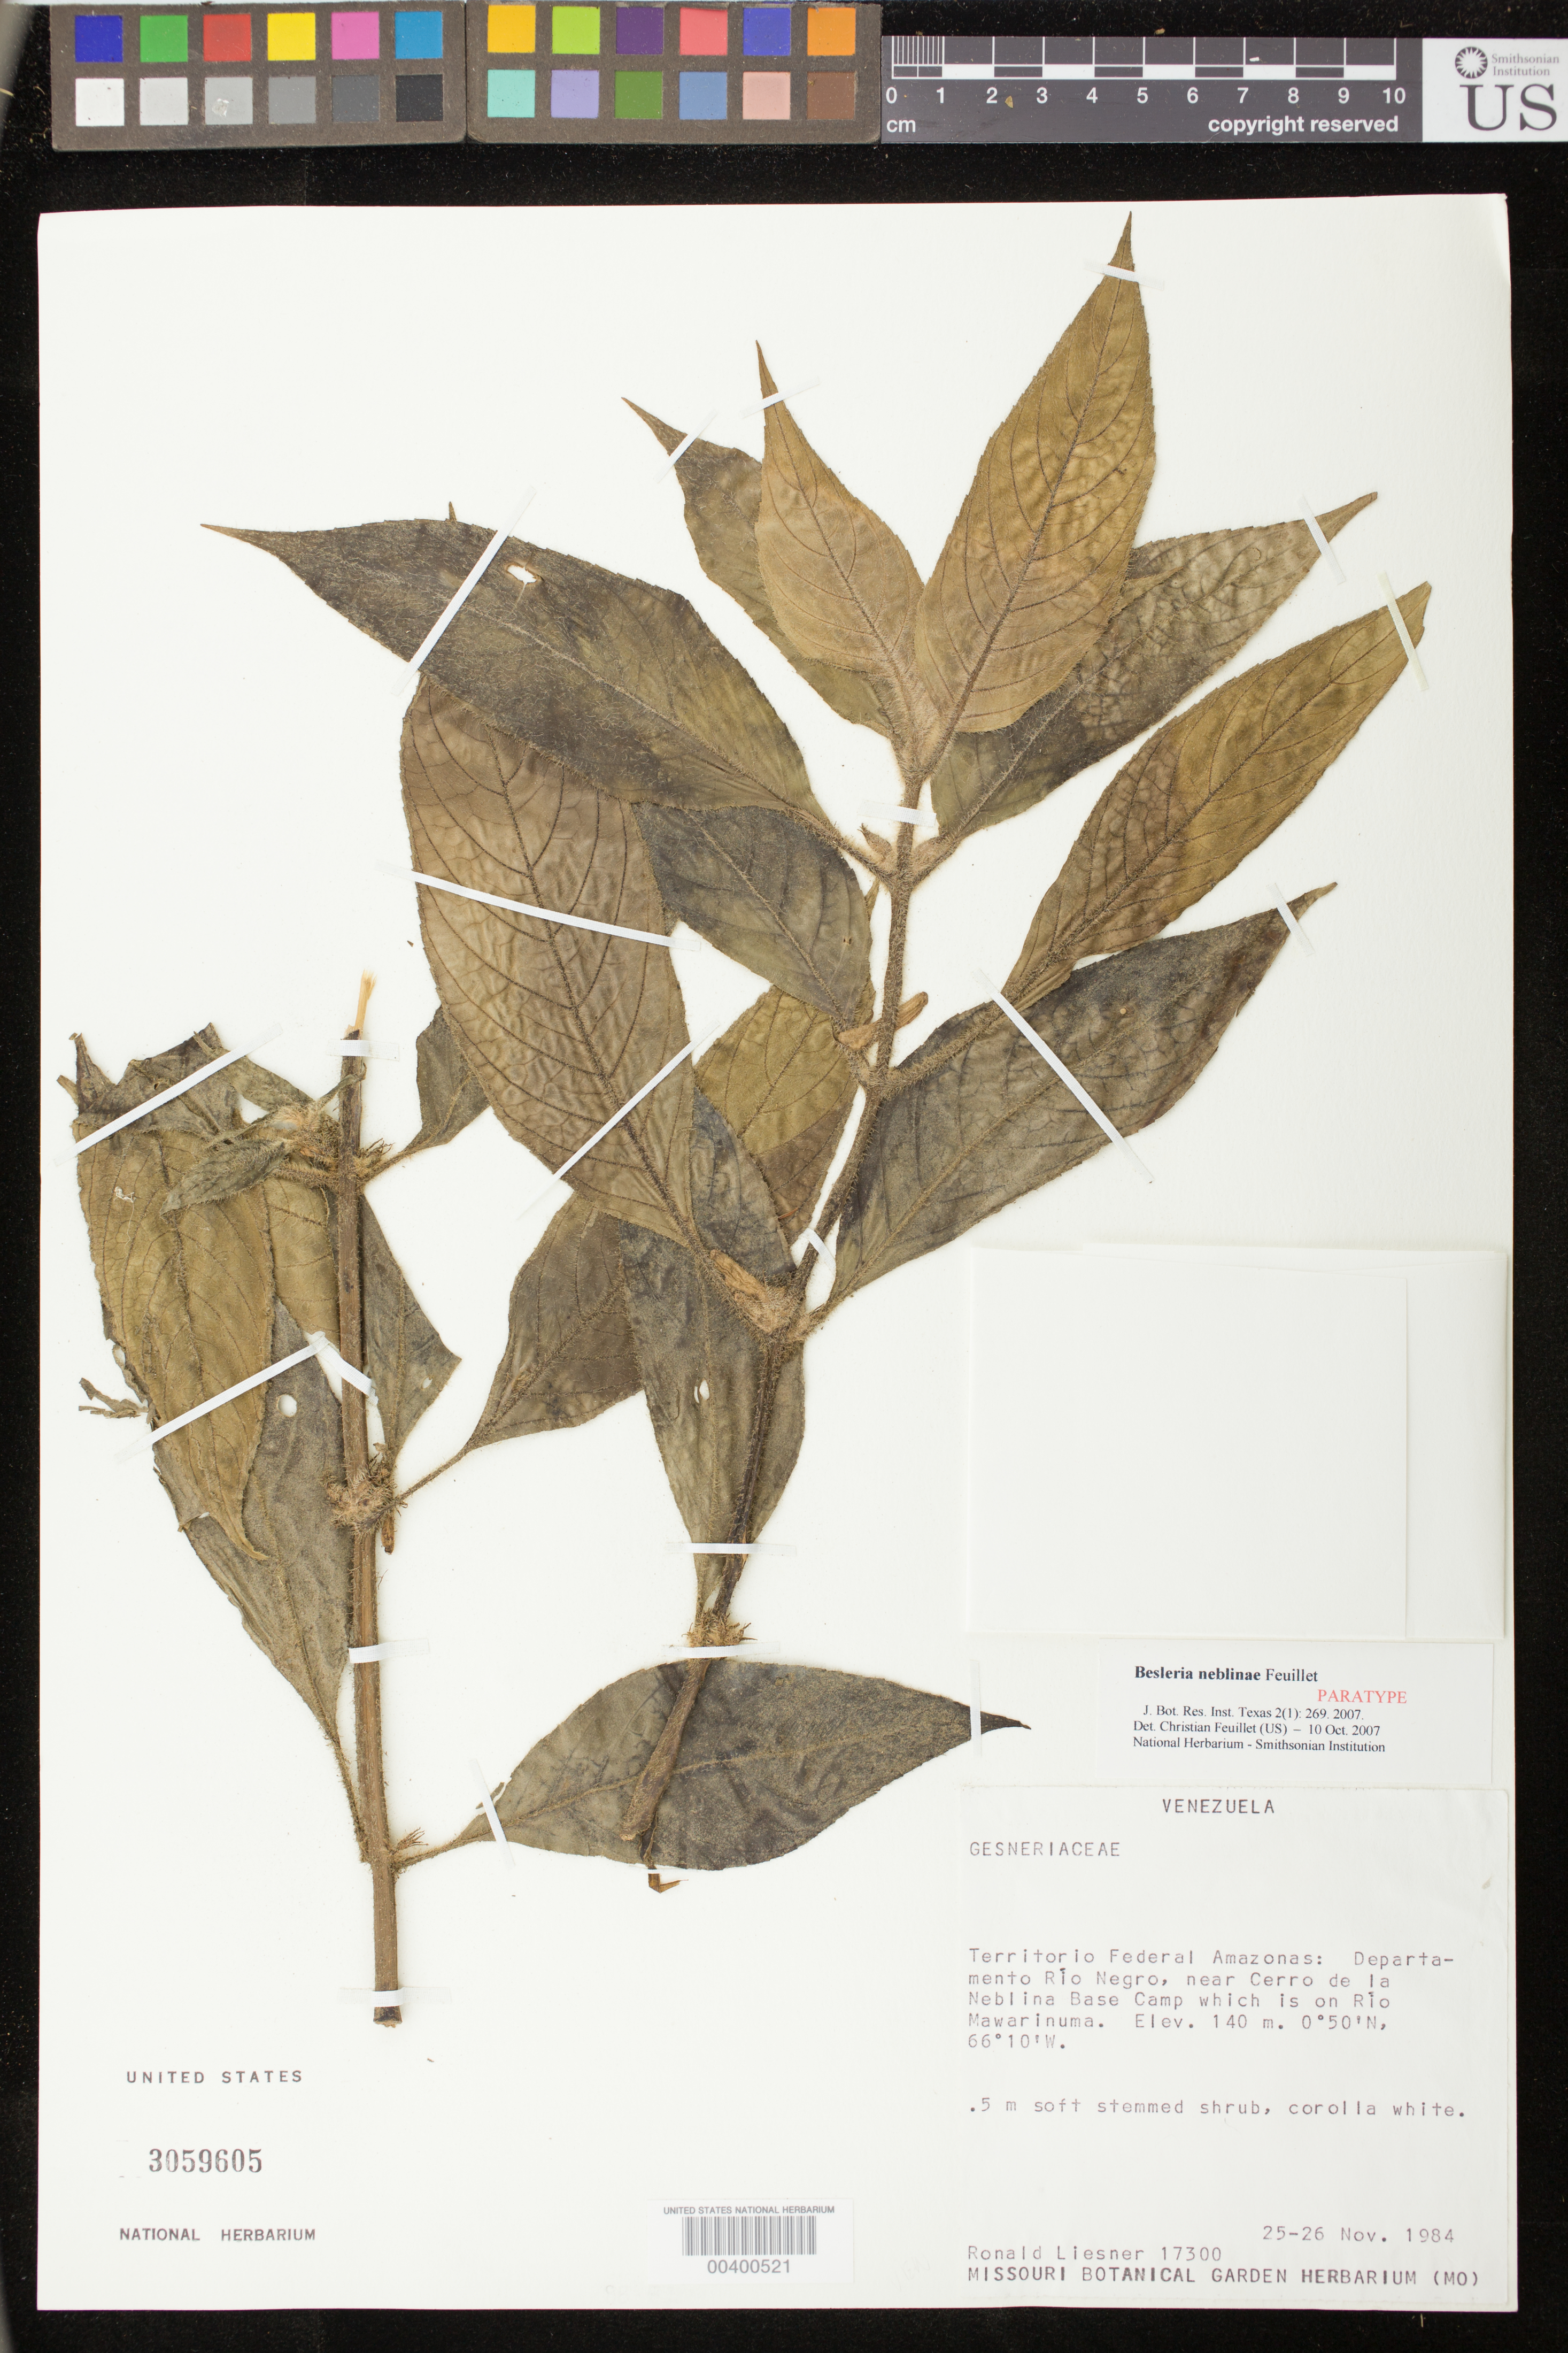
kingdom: Plantae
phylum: Tracheophyta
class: Magnoliopsida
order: Lamiales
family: Gesneriaceae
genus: Besleria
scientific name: Besleria neblinae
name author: Feuillet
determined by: Feuillet, C.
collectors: R. L. Liesner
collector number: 17300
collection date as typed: Nov 1984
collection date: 1984-11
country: Venezuela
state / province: Amazonas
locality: Rio Negro, near Cerro de la Neblina on Rio Mawarinuma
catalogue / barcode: US 3059605